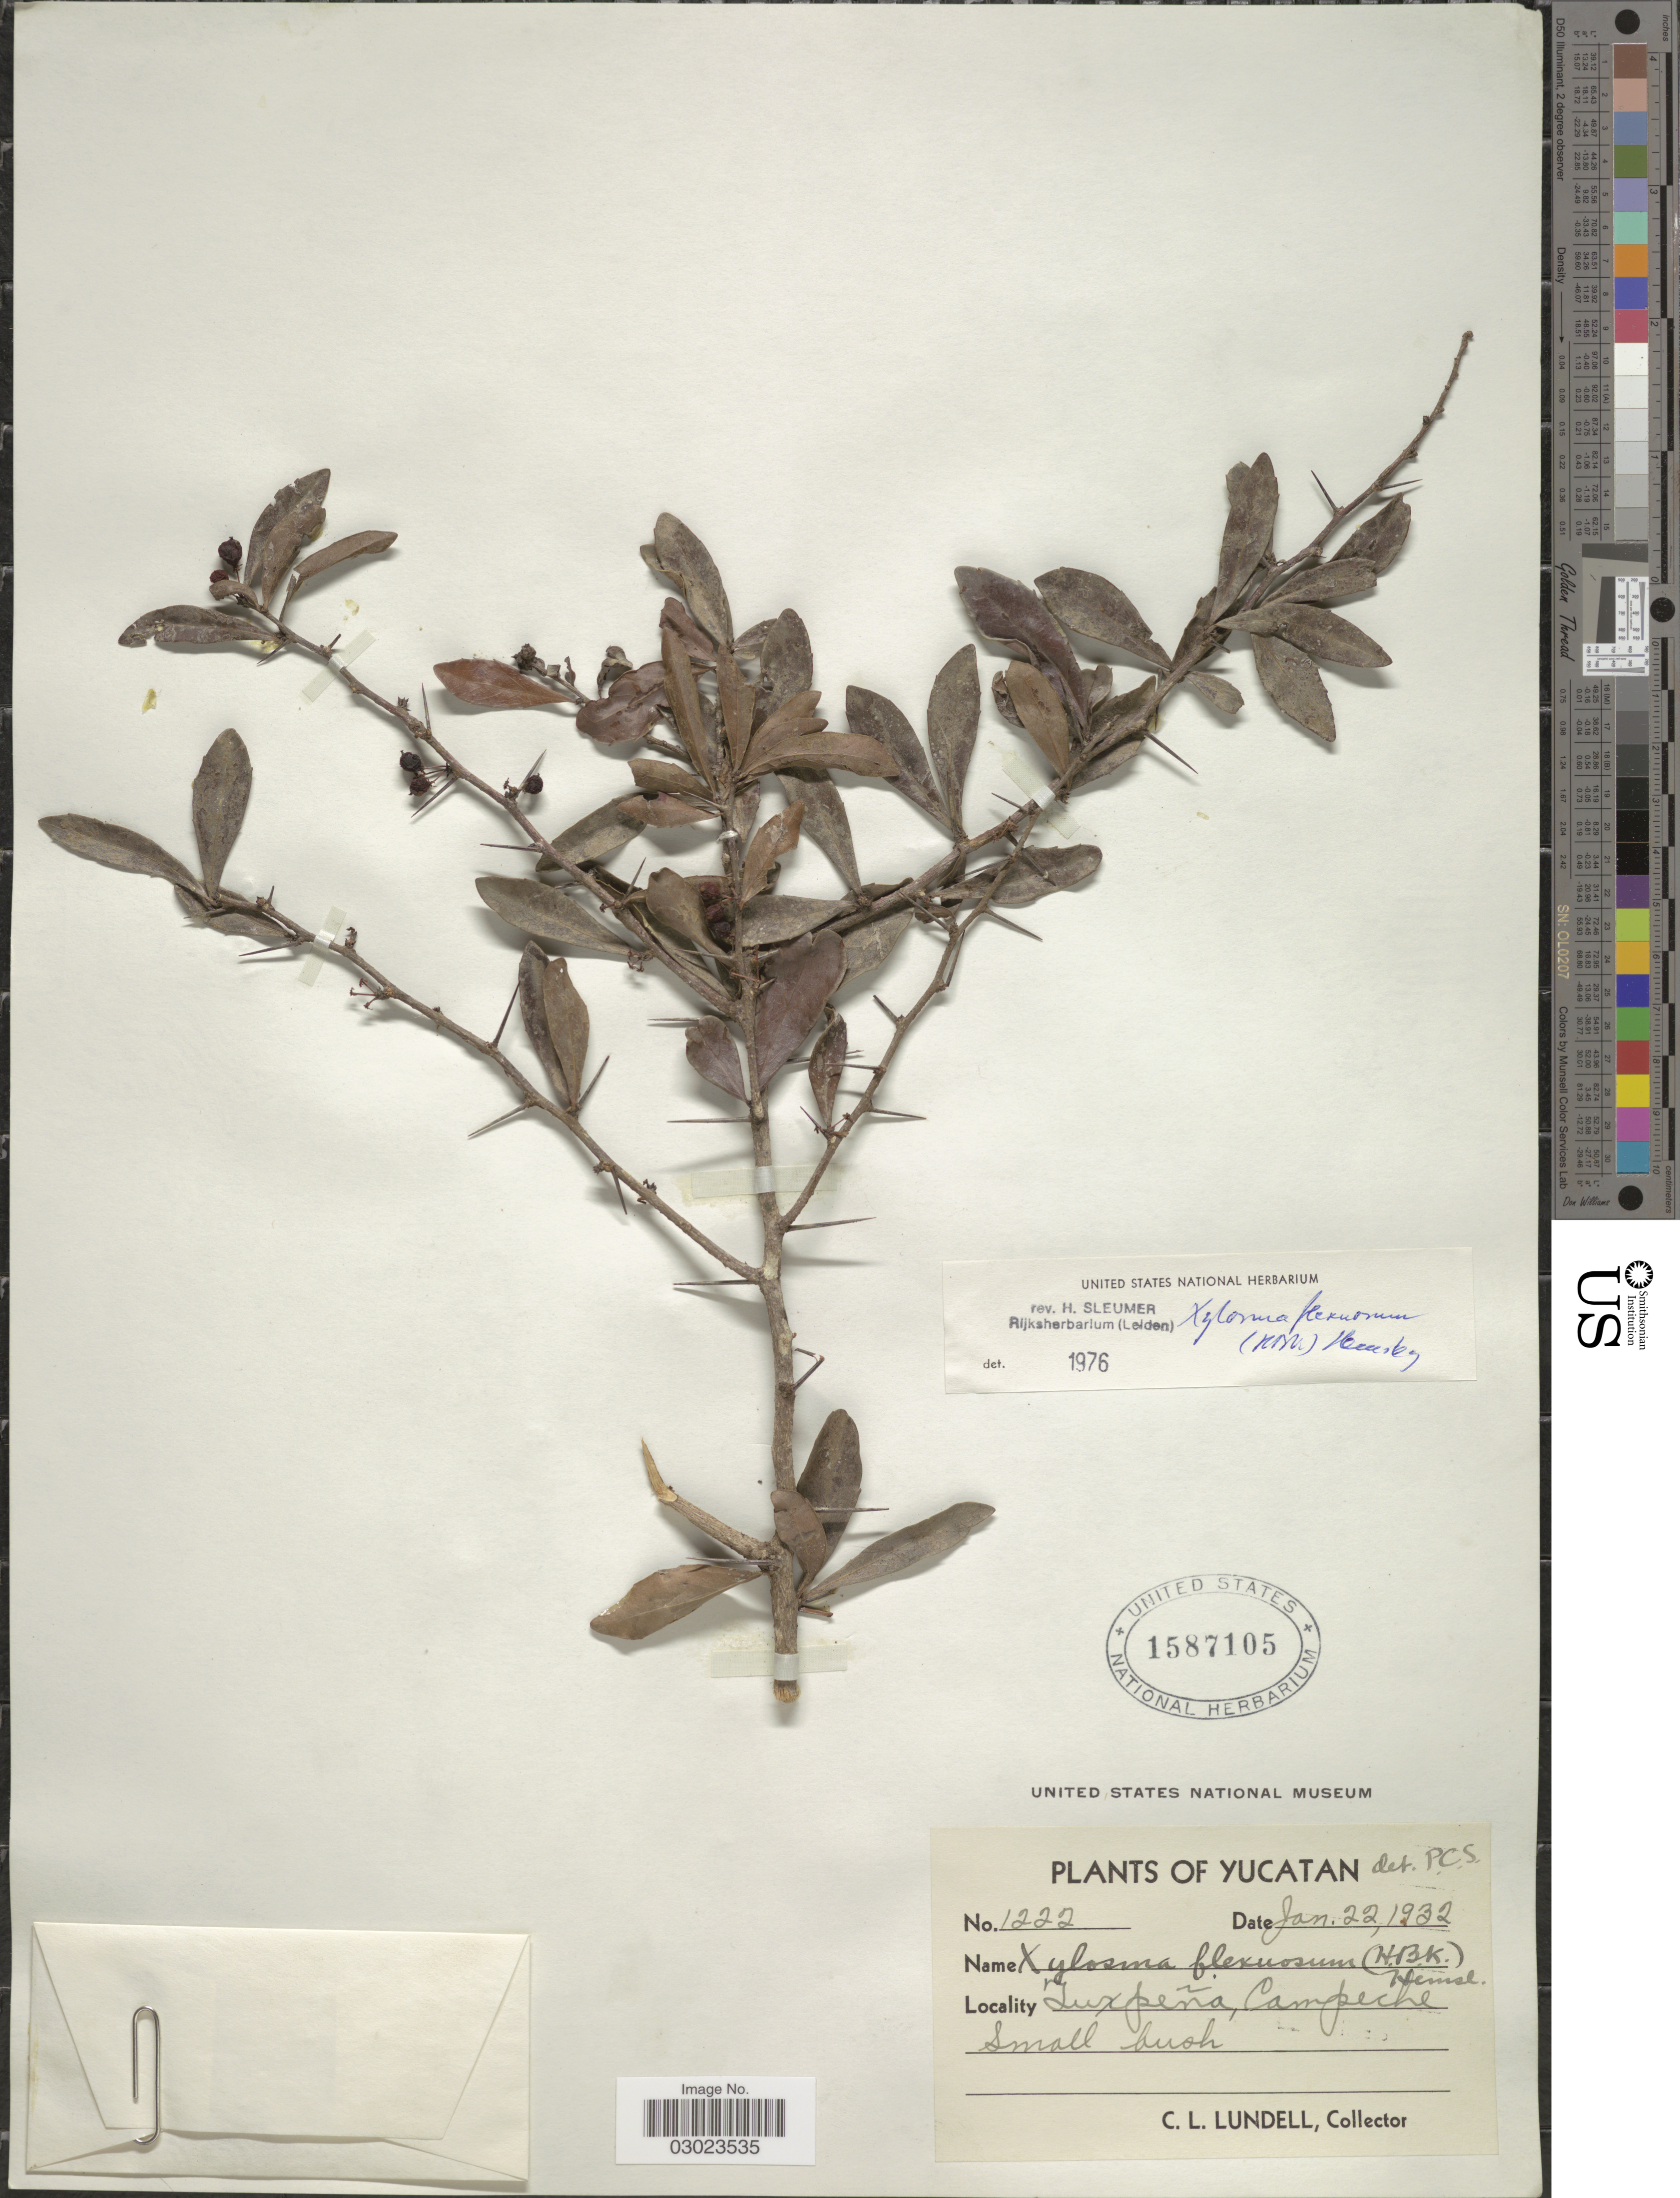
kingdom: Plantae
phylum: Tracheophyta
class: Magnoliopsida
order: Malpighiales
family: Salicaceae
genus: Xylosma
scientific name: Xylosma flexuosa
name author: (Kunth) Hemsl.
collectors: C. L. Lundell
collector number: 1222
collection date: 1932-01-22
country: Mexico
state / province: Yucatán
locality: Tuxpeña, Campeche.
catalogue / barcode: US 1587105